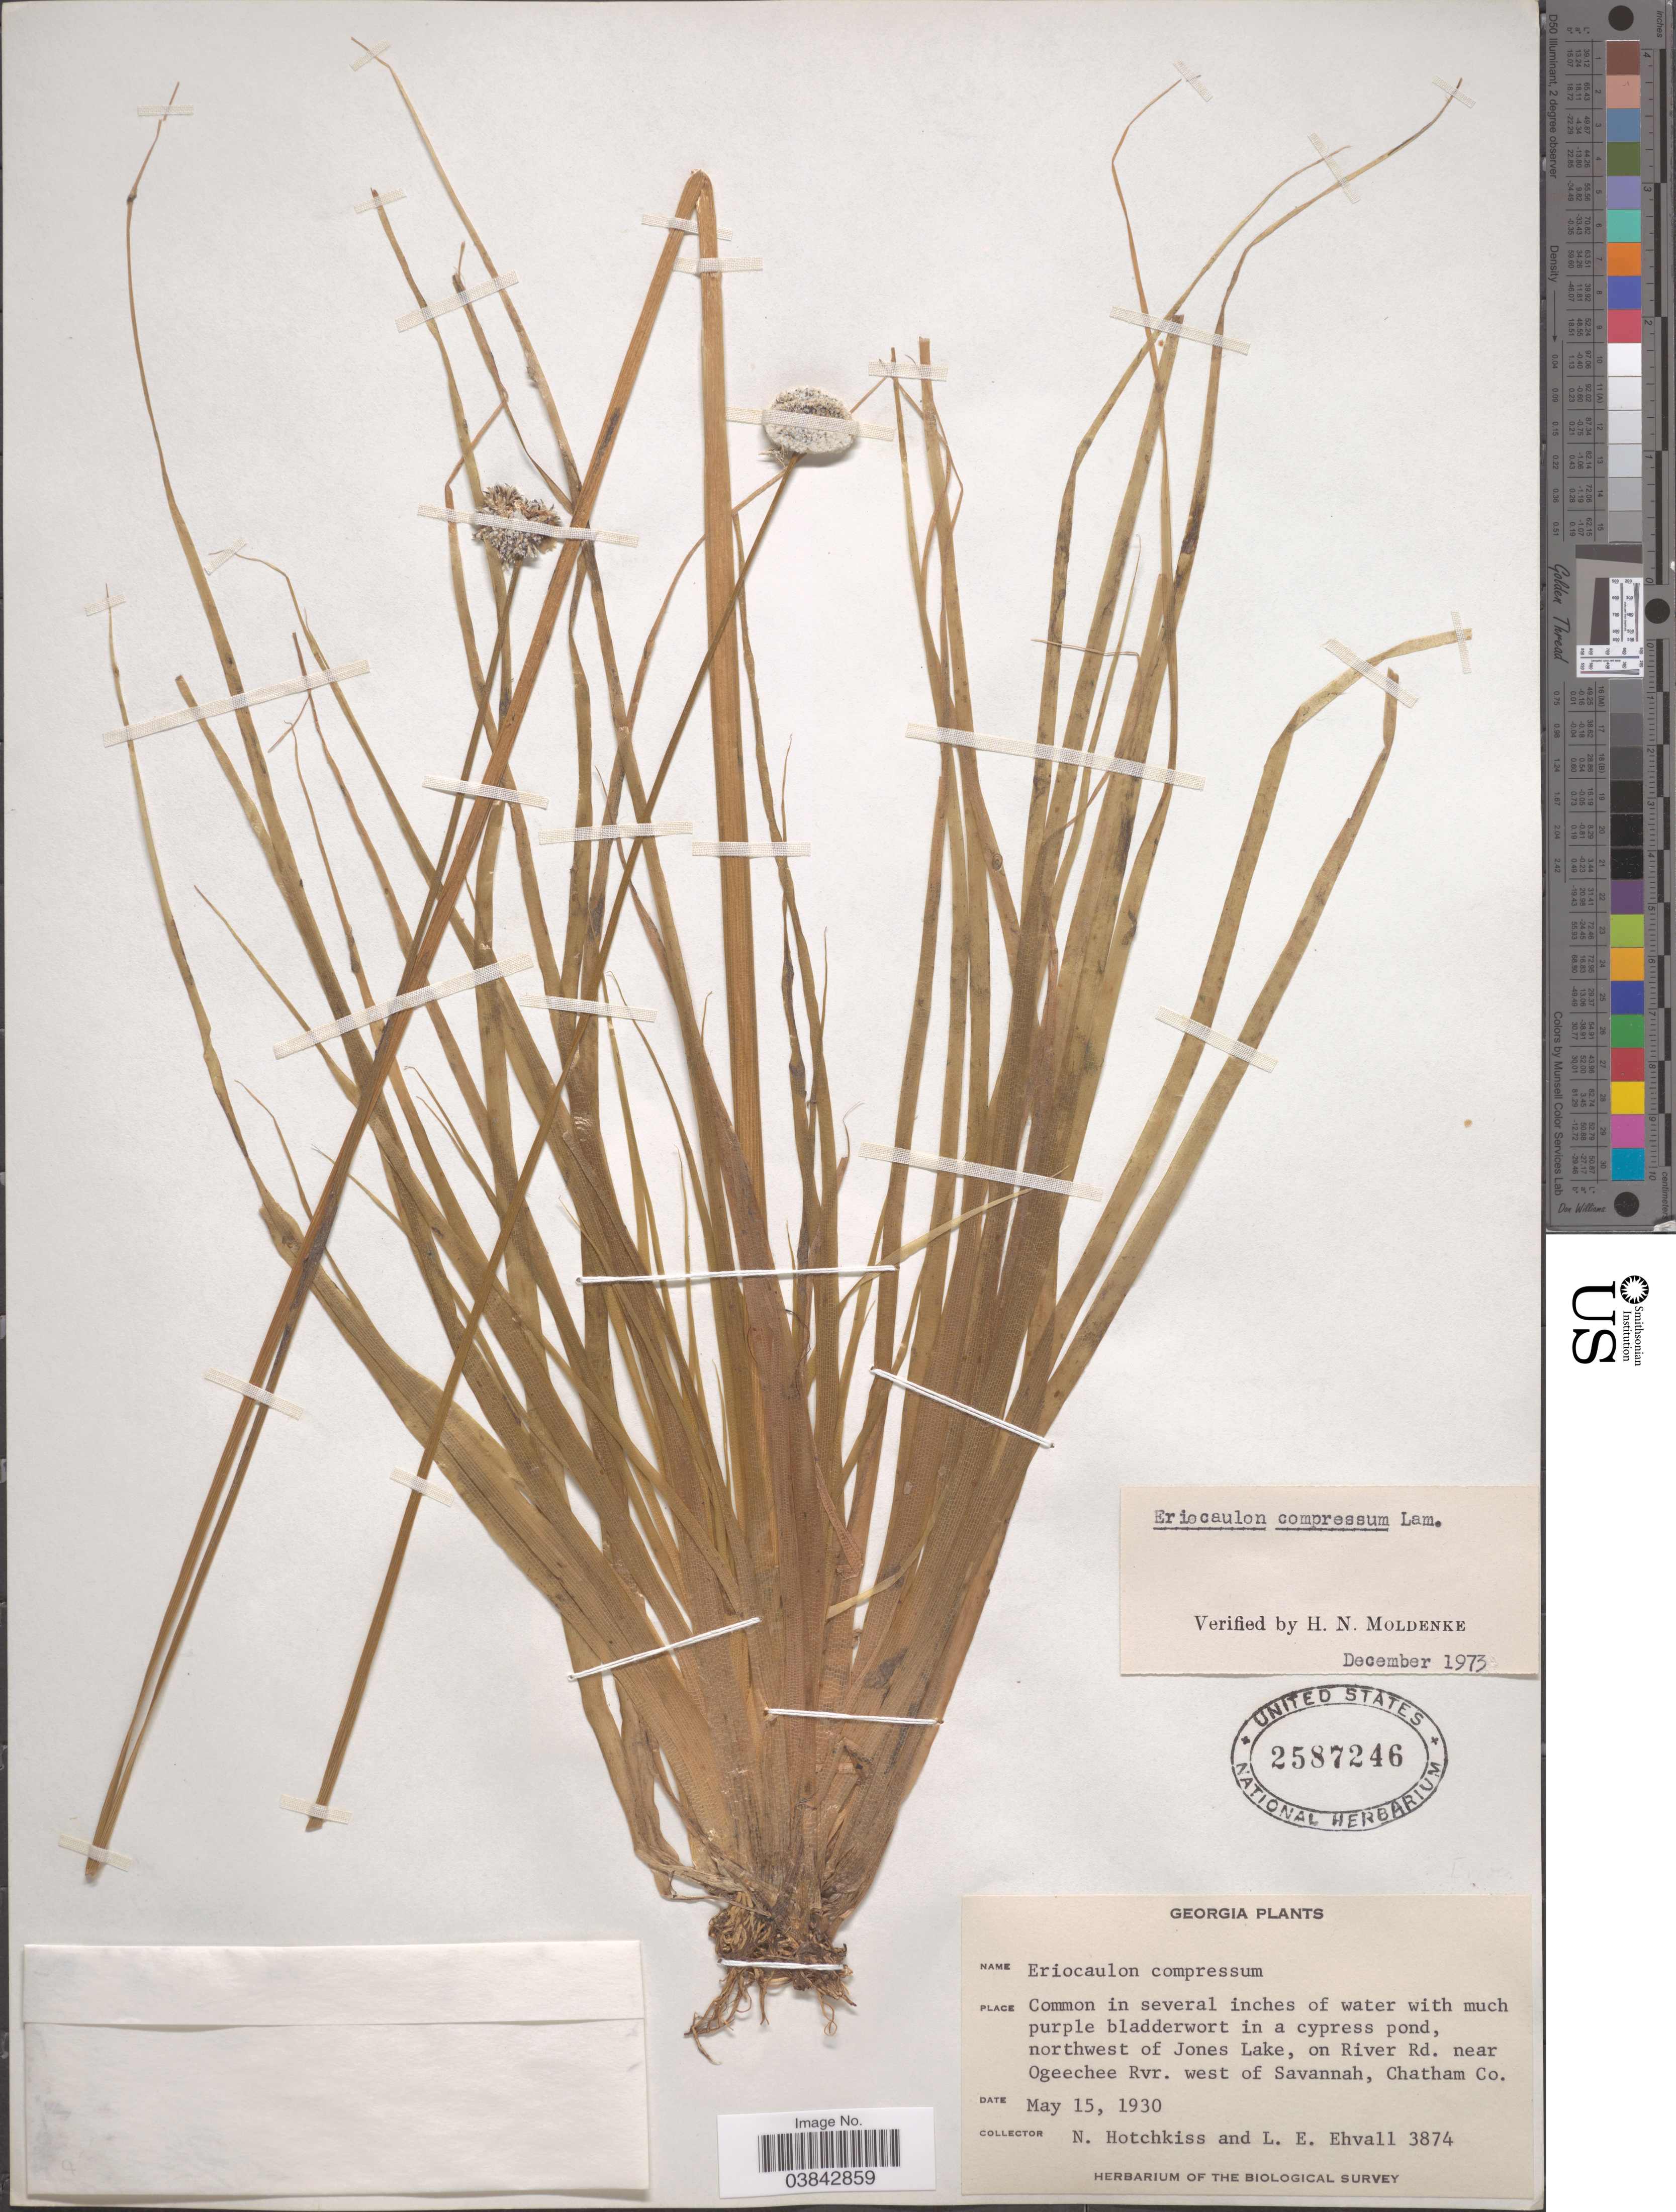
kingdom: Plantae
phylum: Tracheophyta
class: Liliopsida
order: Poales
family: Eriocaulaceae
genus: Eriocaulon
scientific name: Eriocaulon compressum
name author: Lam.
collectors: N. Hotchkiss & L. Ehvall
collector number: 3874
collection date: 1930-05-15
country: United States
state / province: Georgia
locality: Northwest of Jones Lake, on River Rd. near Ogeechee Rvr. west of Savannah, Chatham Co.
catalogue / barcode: US 2587246